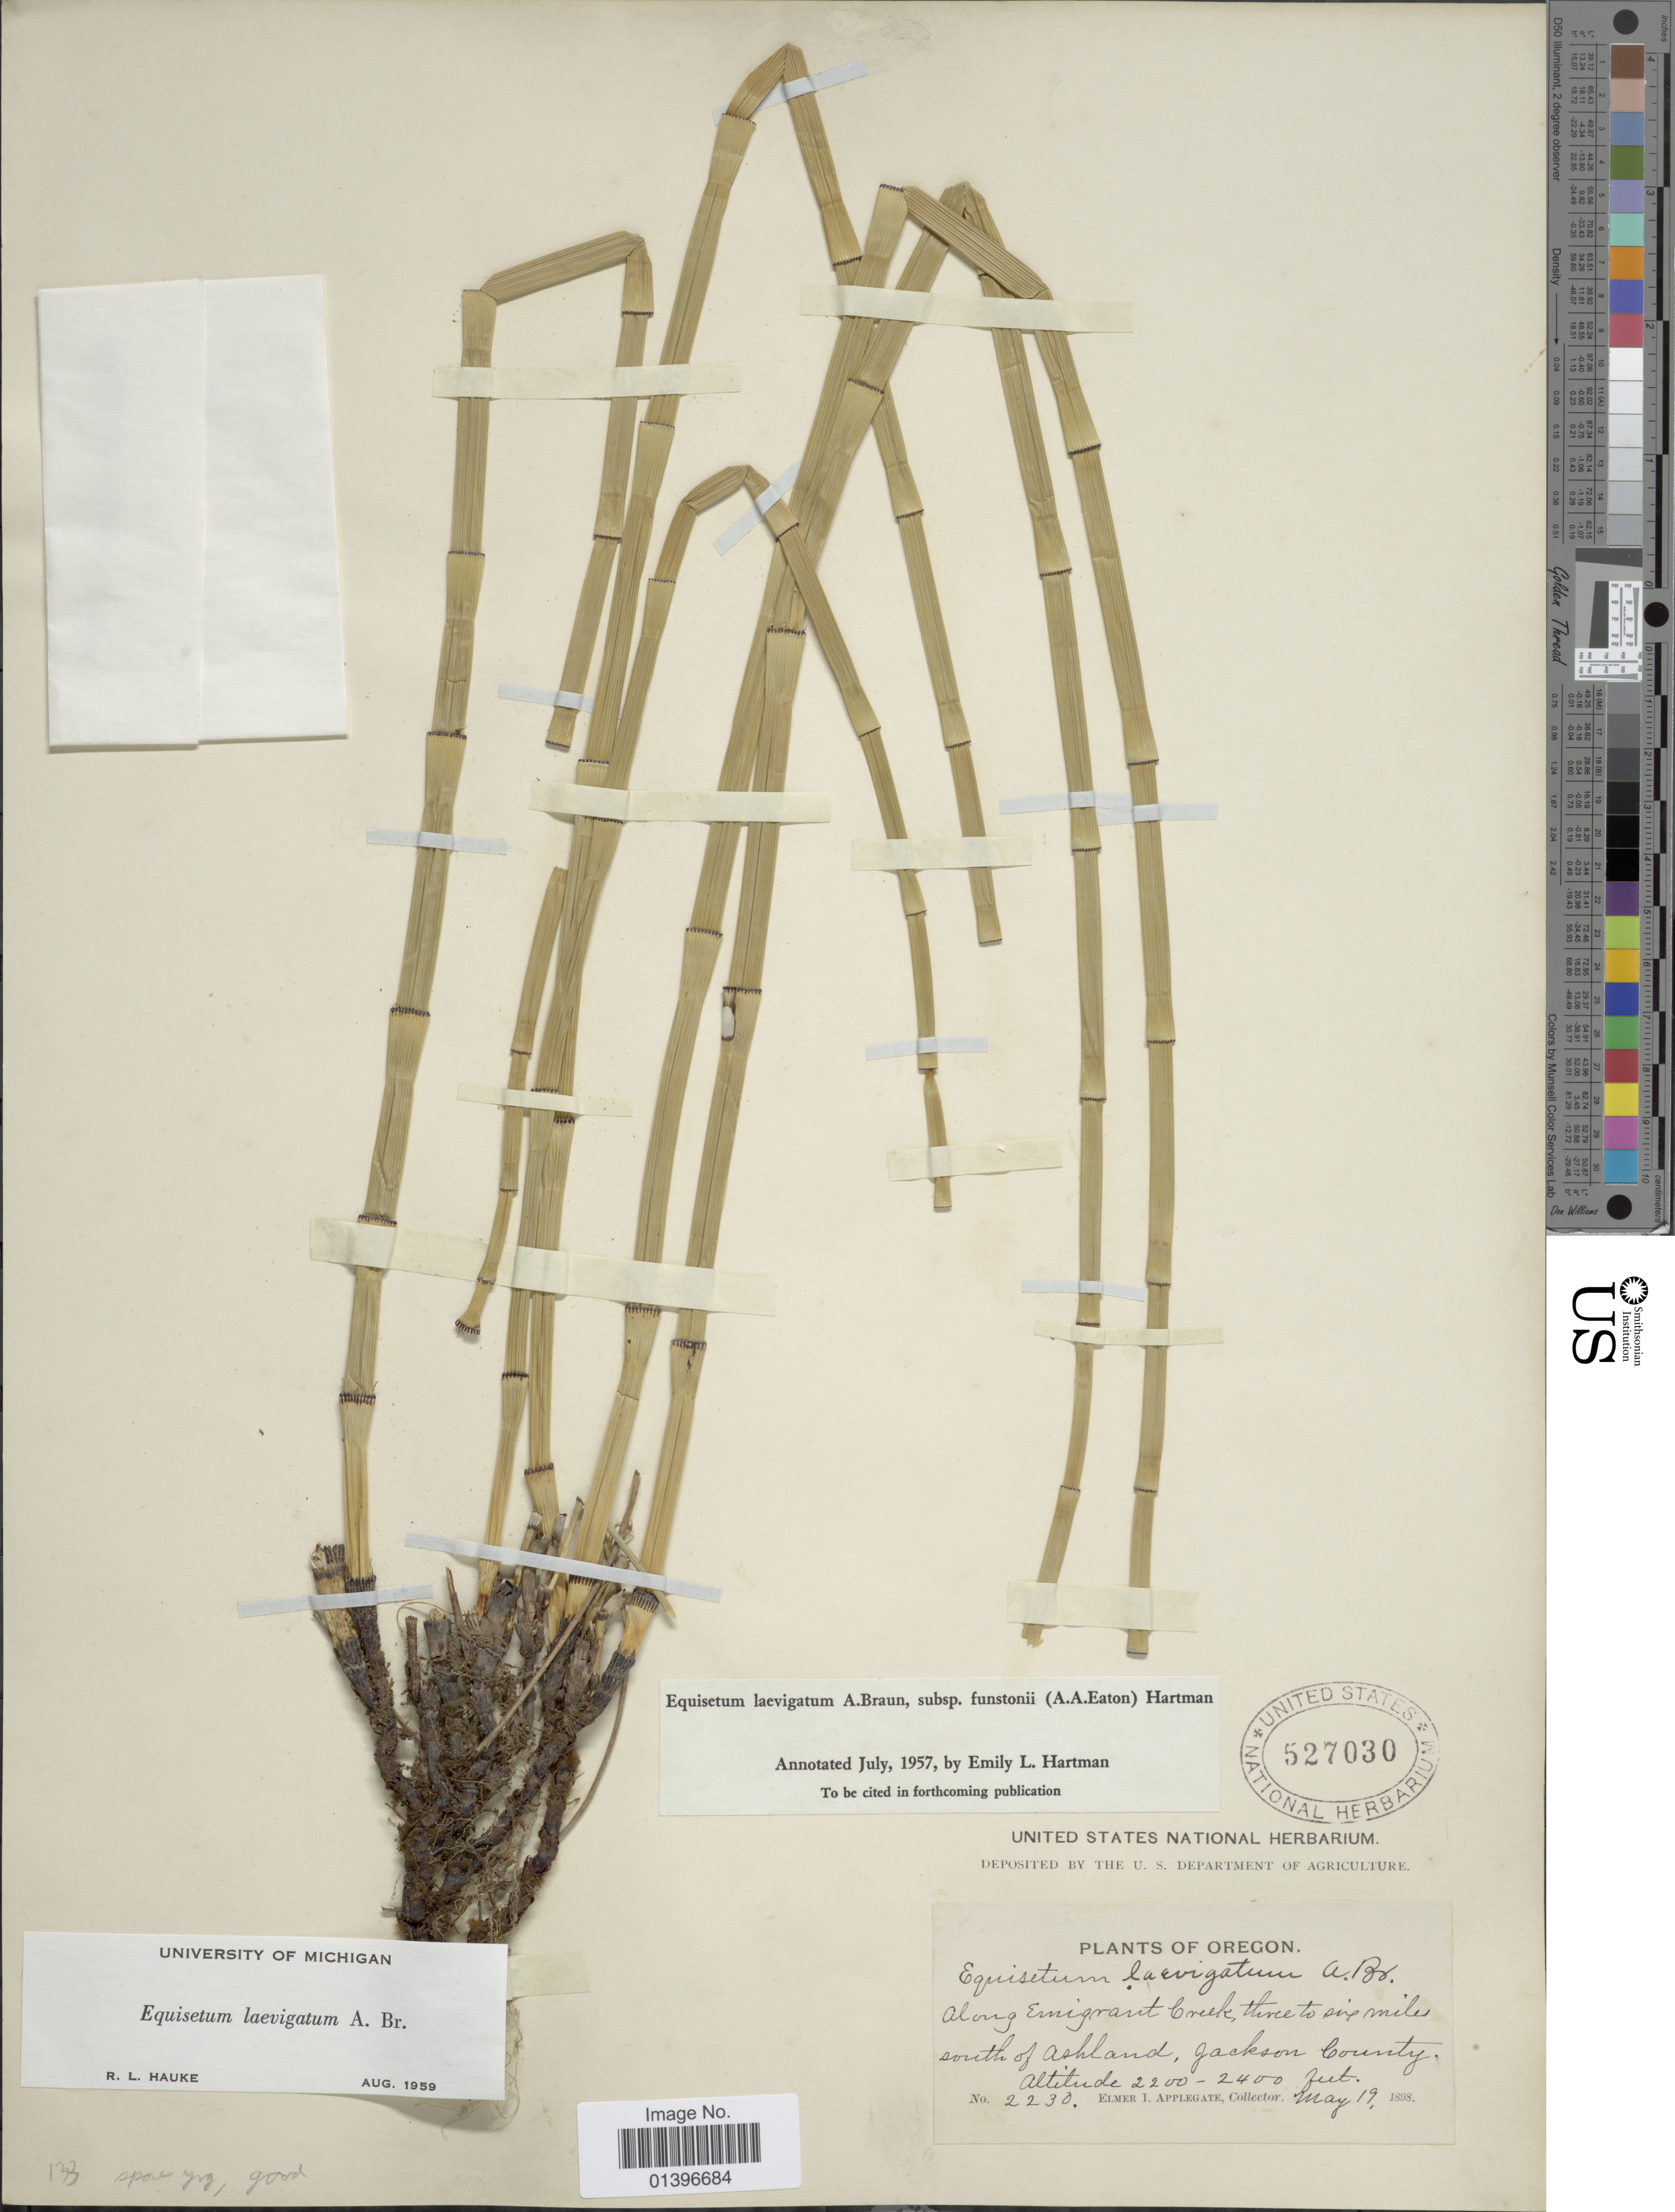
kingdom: Plantae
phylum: Tracheophyta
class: Polypodiopsida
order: Equisetales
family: Equisetaceae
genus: Equisetum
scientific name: Equisetum laevigatum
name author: A. Braun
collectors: E. I. Applegate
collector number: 2230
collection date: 1898-05-19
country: United States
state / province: Oregon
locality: Along Emigrant Creek, three to six miles south Ashland, Jackson County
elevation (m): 671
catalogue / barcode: US 527030